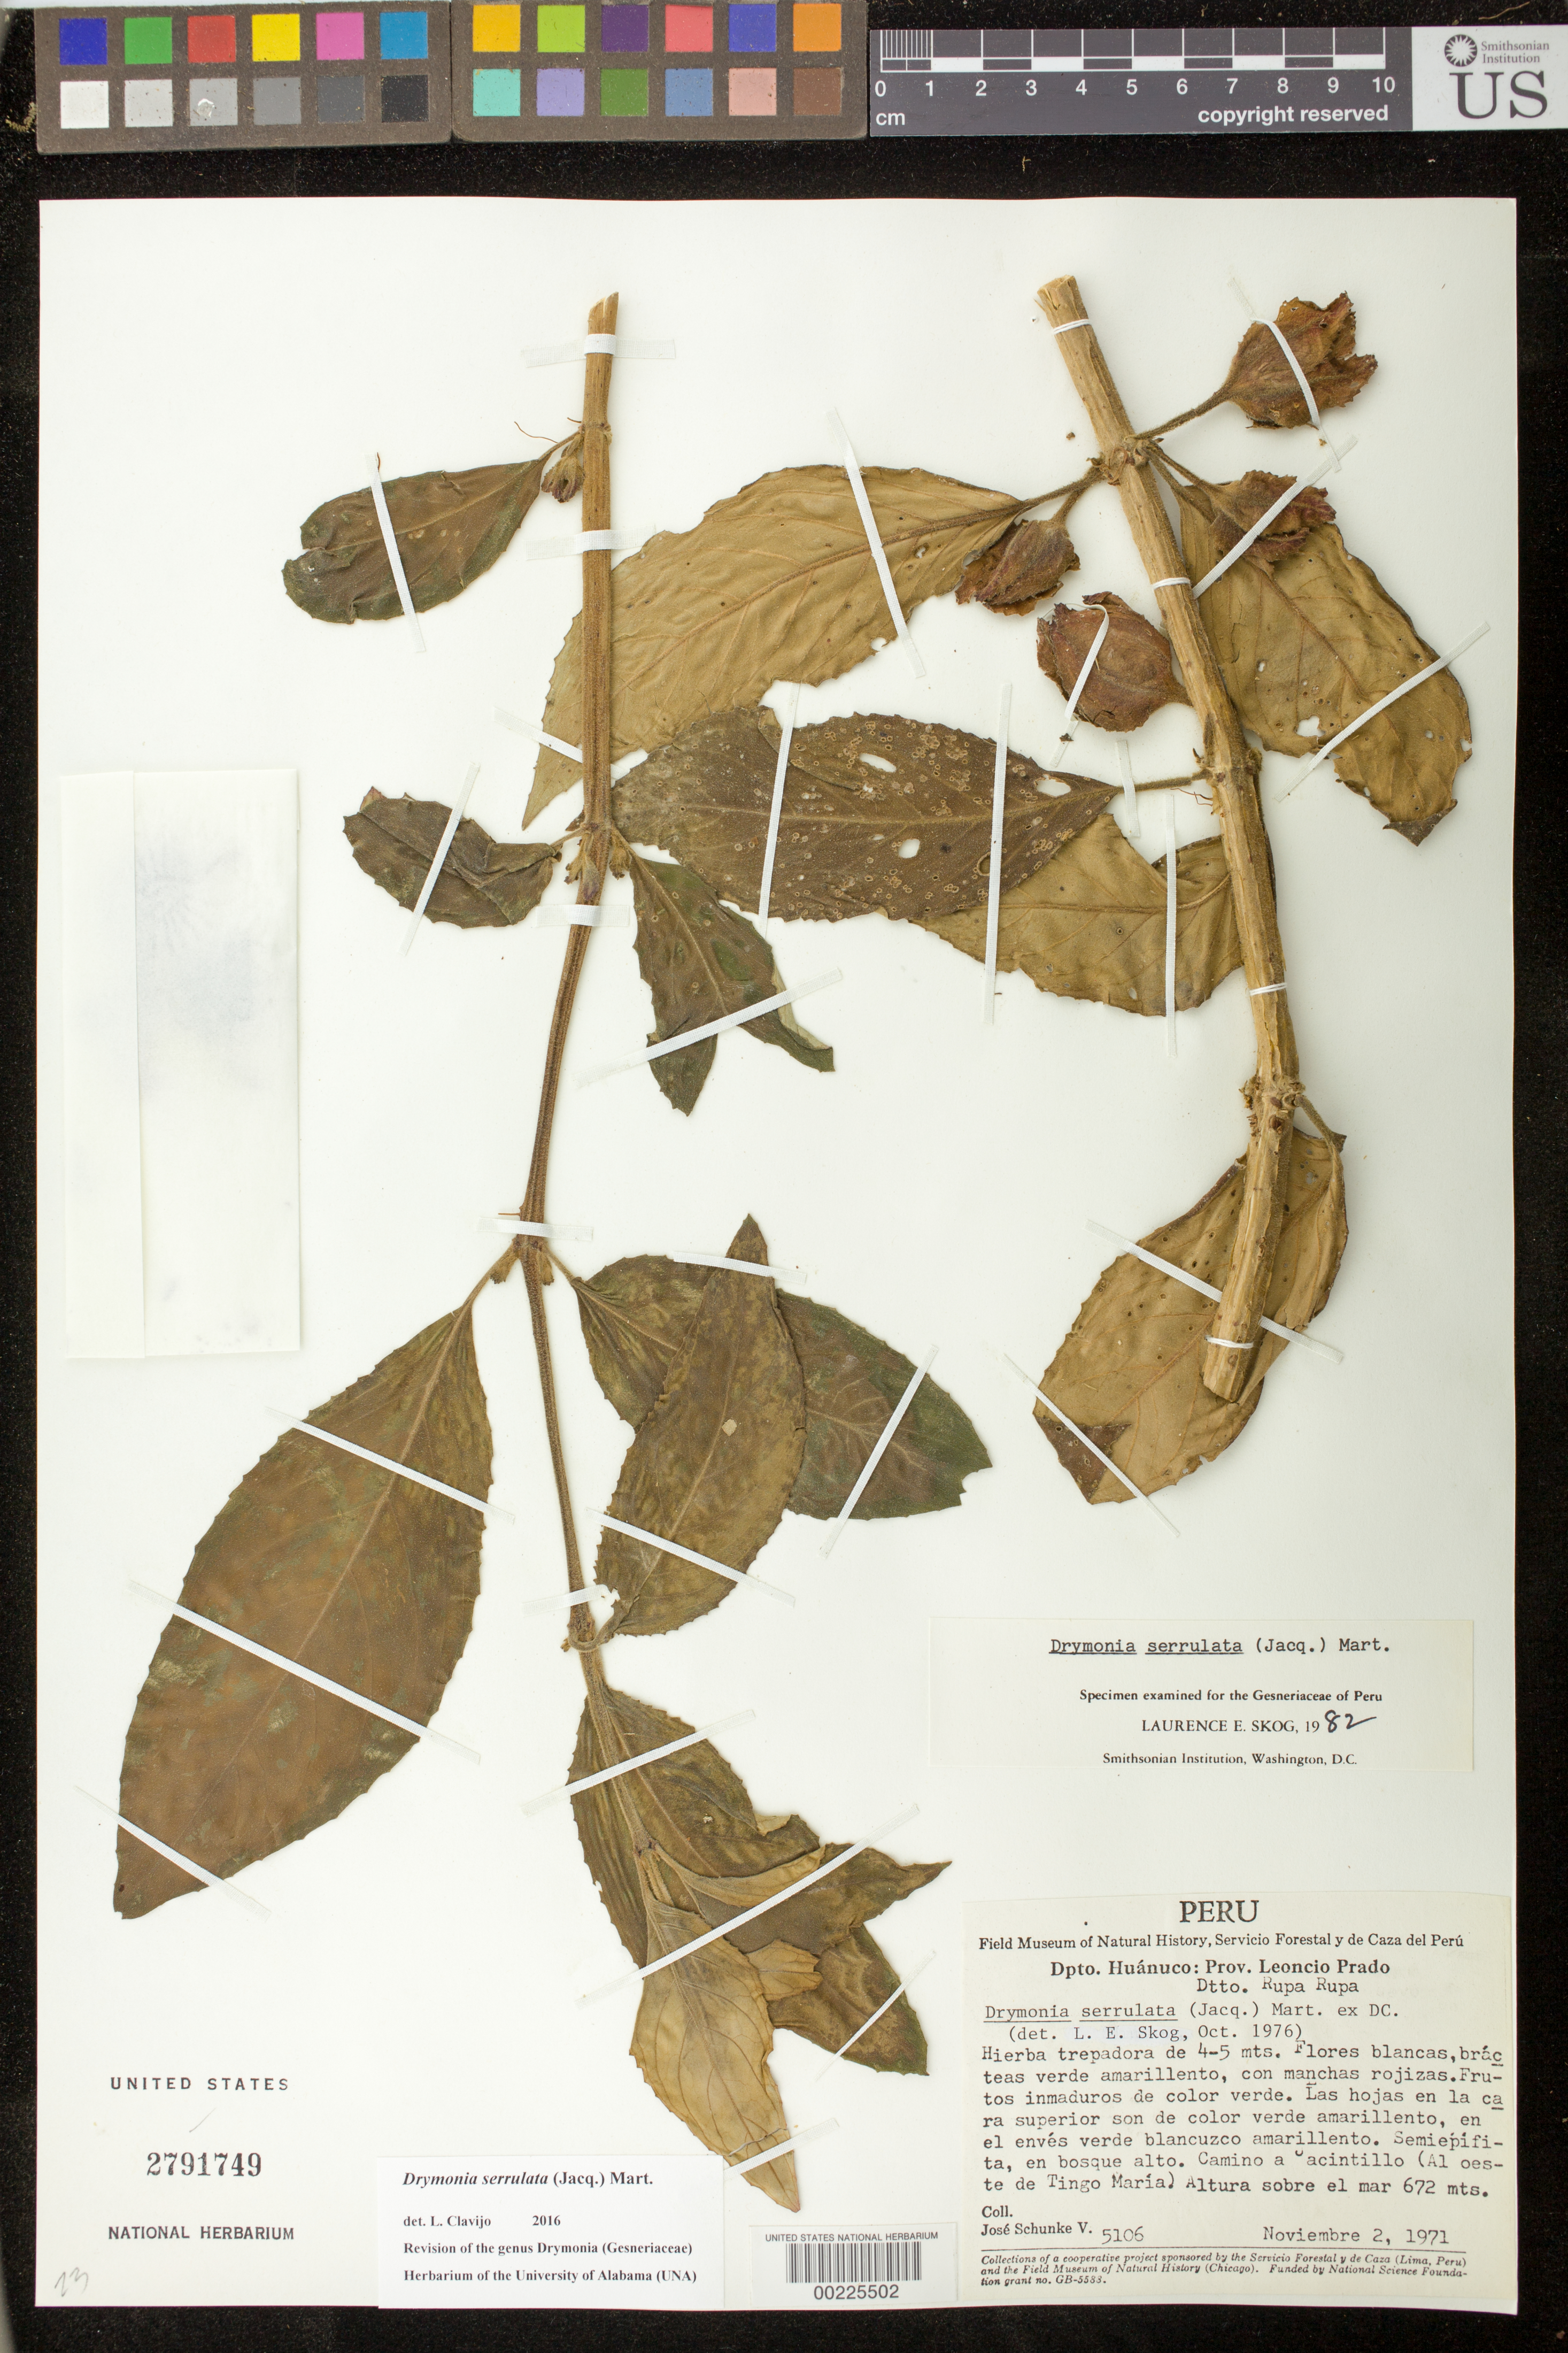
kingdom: Plantae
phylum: Tracheophyta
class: Magnoliopsida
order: Lamiales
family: Gesneriaceae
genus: Drymonia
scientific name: Drymonia serrulata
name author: (Jacq.) Mart.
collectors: J. Schunke Vigo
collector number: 5106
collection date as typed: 02 Nov 1971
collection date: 1971-11-02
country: Peru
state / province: Huánuco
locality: Prov. Leoncio Prado; Dtto. Rupa Rupa, road to Jacintillo (W of Tingo Maria)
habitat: Semiepiphyte, in tall forest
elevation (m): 672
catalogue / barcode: US 2791749